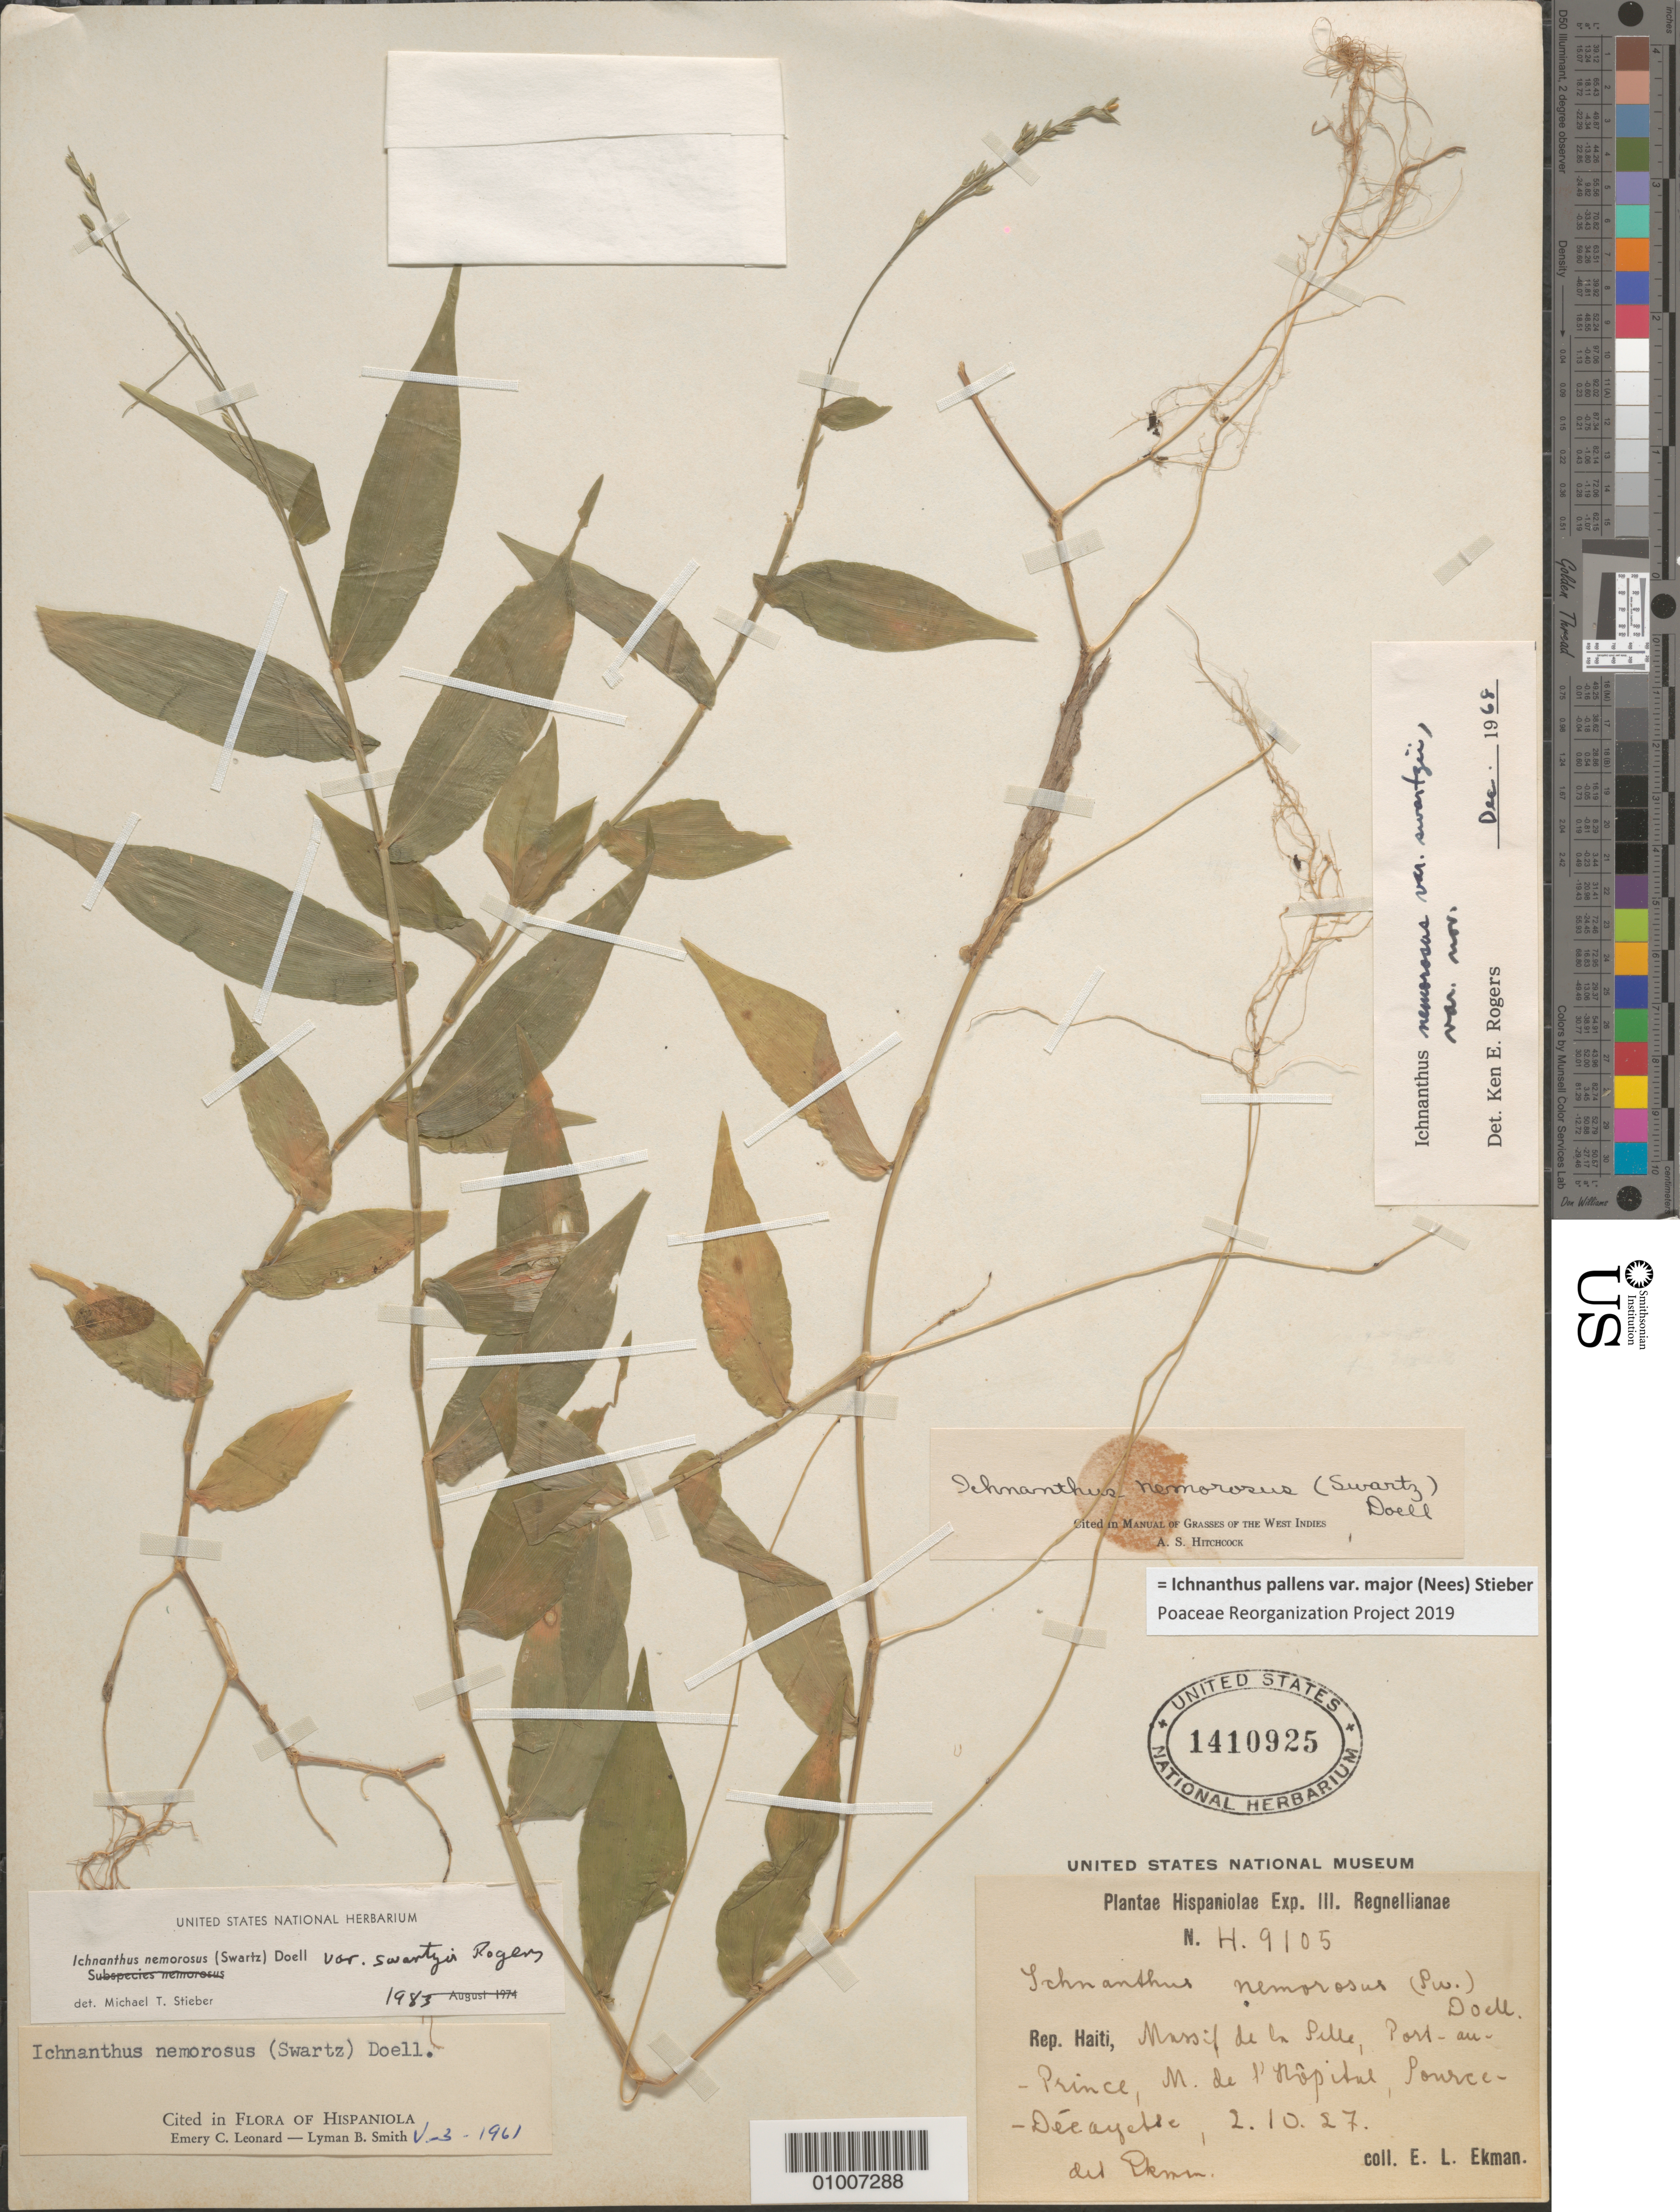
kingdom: Plantae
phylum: Tracheophyta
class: Liliopsida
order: Poales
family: Poaceae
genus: Ichnanthus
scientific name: Ichnanthus nemorosus var. swartzii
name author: K.E. Rogers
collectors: E. L. Ekman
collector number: H 9105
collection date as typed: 02 Oct 1927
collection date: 1927-10-02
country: Haiti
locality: Port-au-Prince, M. de l'hopital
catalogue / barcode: US 1410925